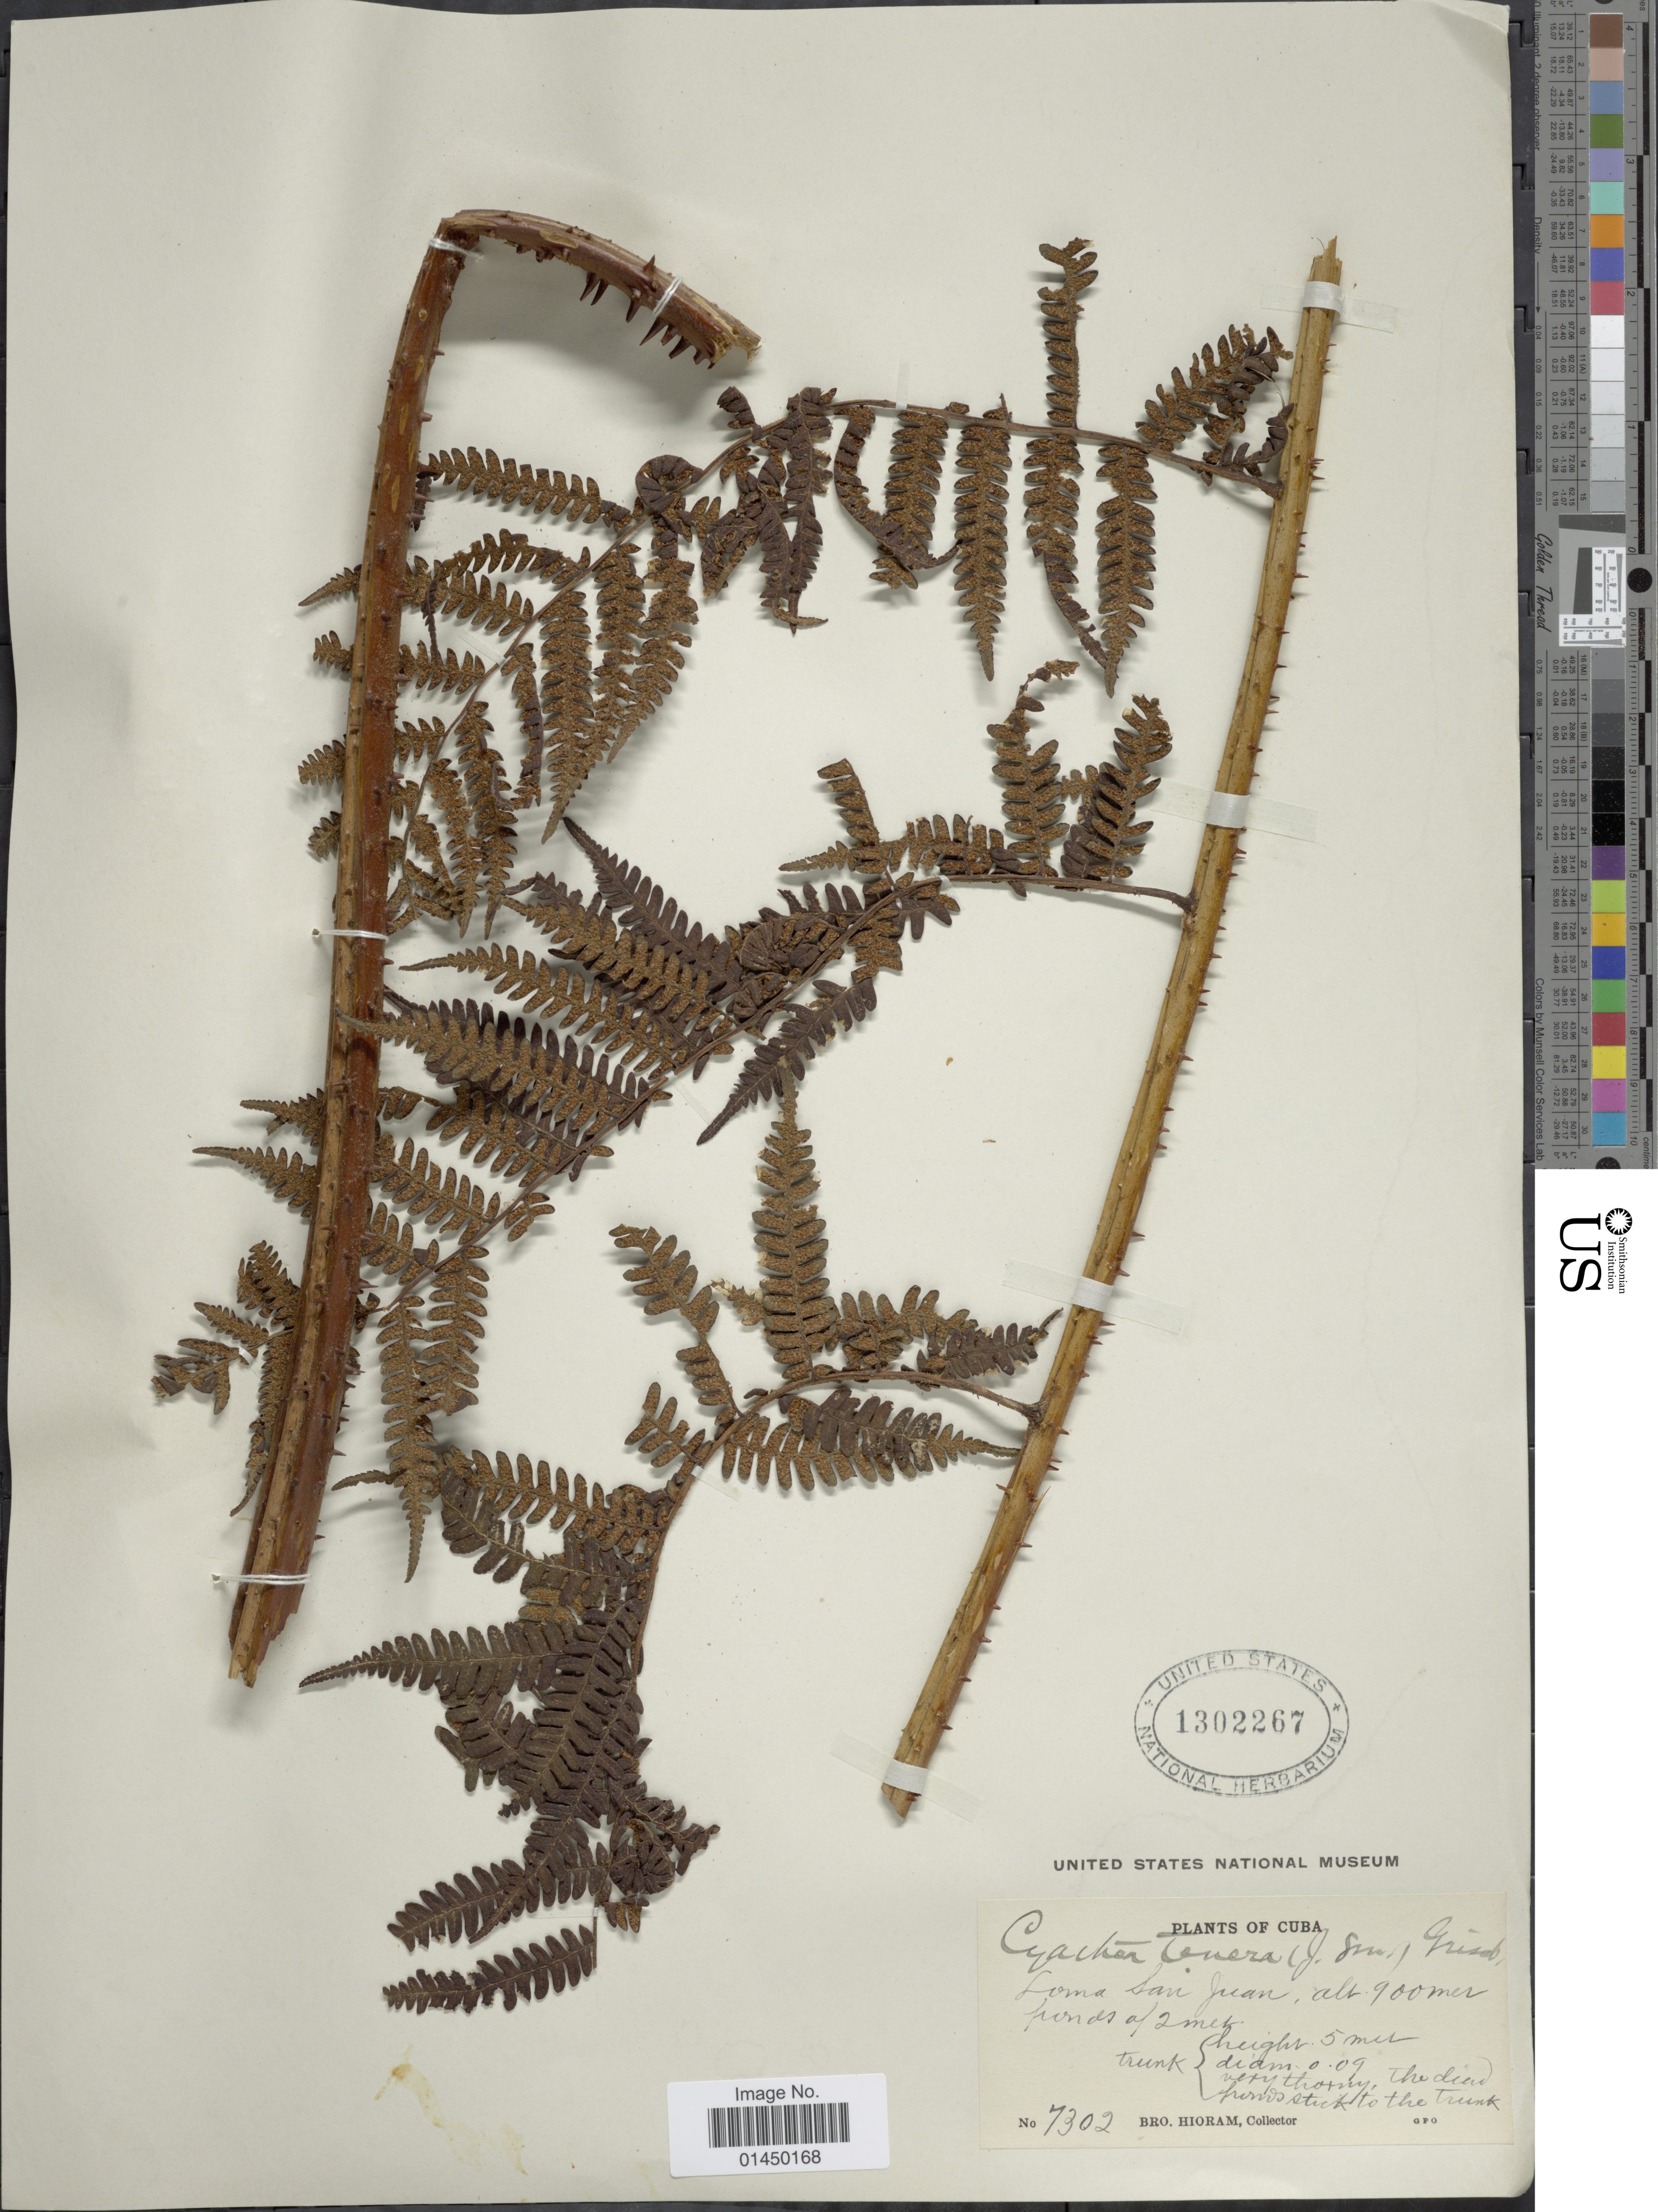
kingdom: Plantae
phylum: Tracheophyta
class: Polypodiopsida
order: Cyatheales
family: Cyatheaceae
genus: Cyathea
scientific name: Cyathea furfuracea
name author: Christ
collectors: Bro. Hioram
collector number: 7302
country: Cuba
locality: Loma San Juan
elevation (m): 900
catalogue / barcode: US 1302267